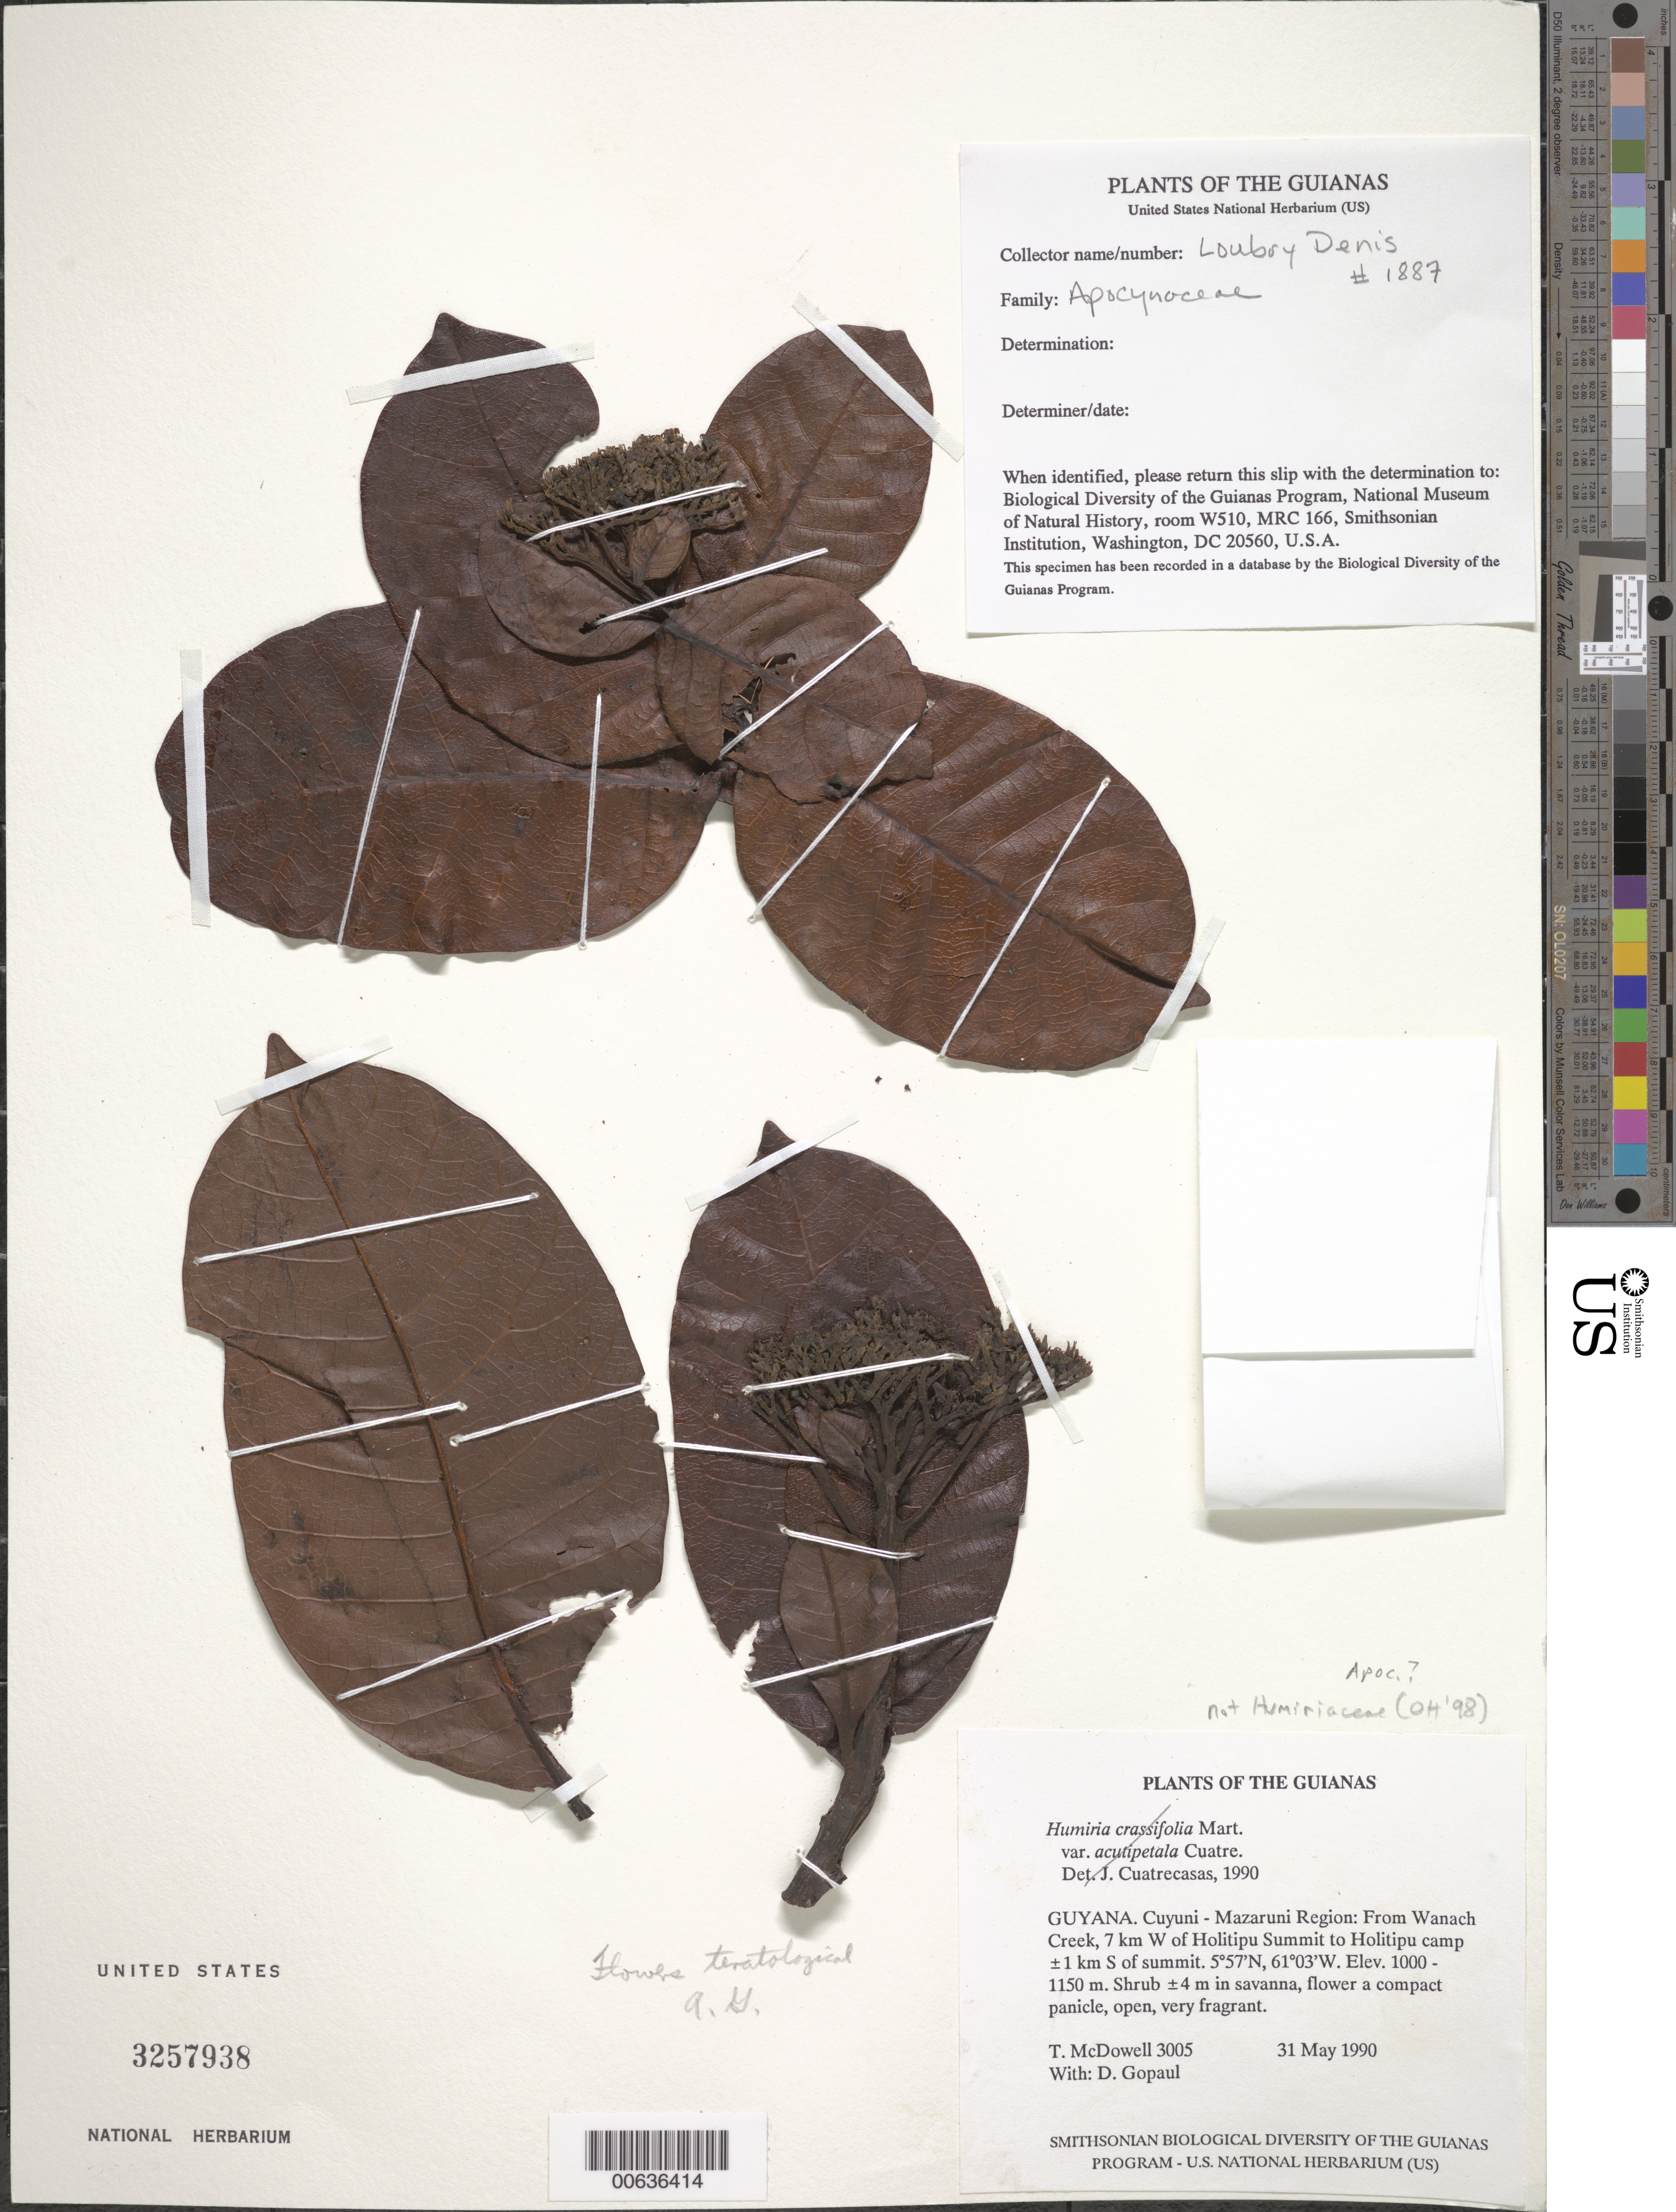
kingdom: Plantae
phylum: Tracheophyta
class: Magnoliopsida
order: Gentianales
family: Apocynaceae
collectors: T. McDowell, D. Hughs & D. Gopaul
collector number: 3005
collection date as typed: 31 May 1990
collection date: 1990-05-31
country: Guyana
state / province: Cuyuni-Mazaruni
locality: From Wanach Creek, 7 km W of Holitipu Summit to Holitipu camp ±1 km S of summit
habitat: High savanna and forested ravines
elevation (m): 1000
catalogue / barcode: US 3257938